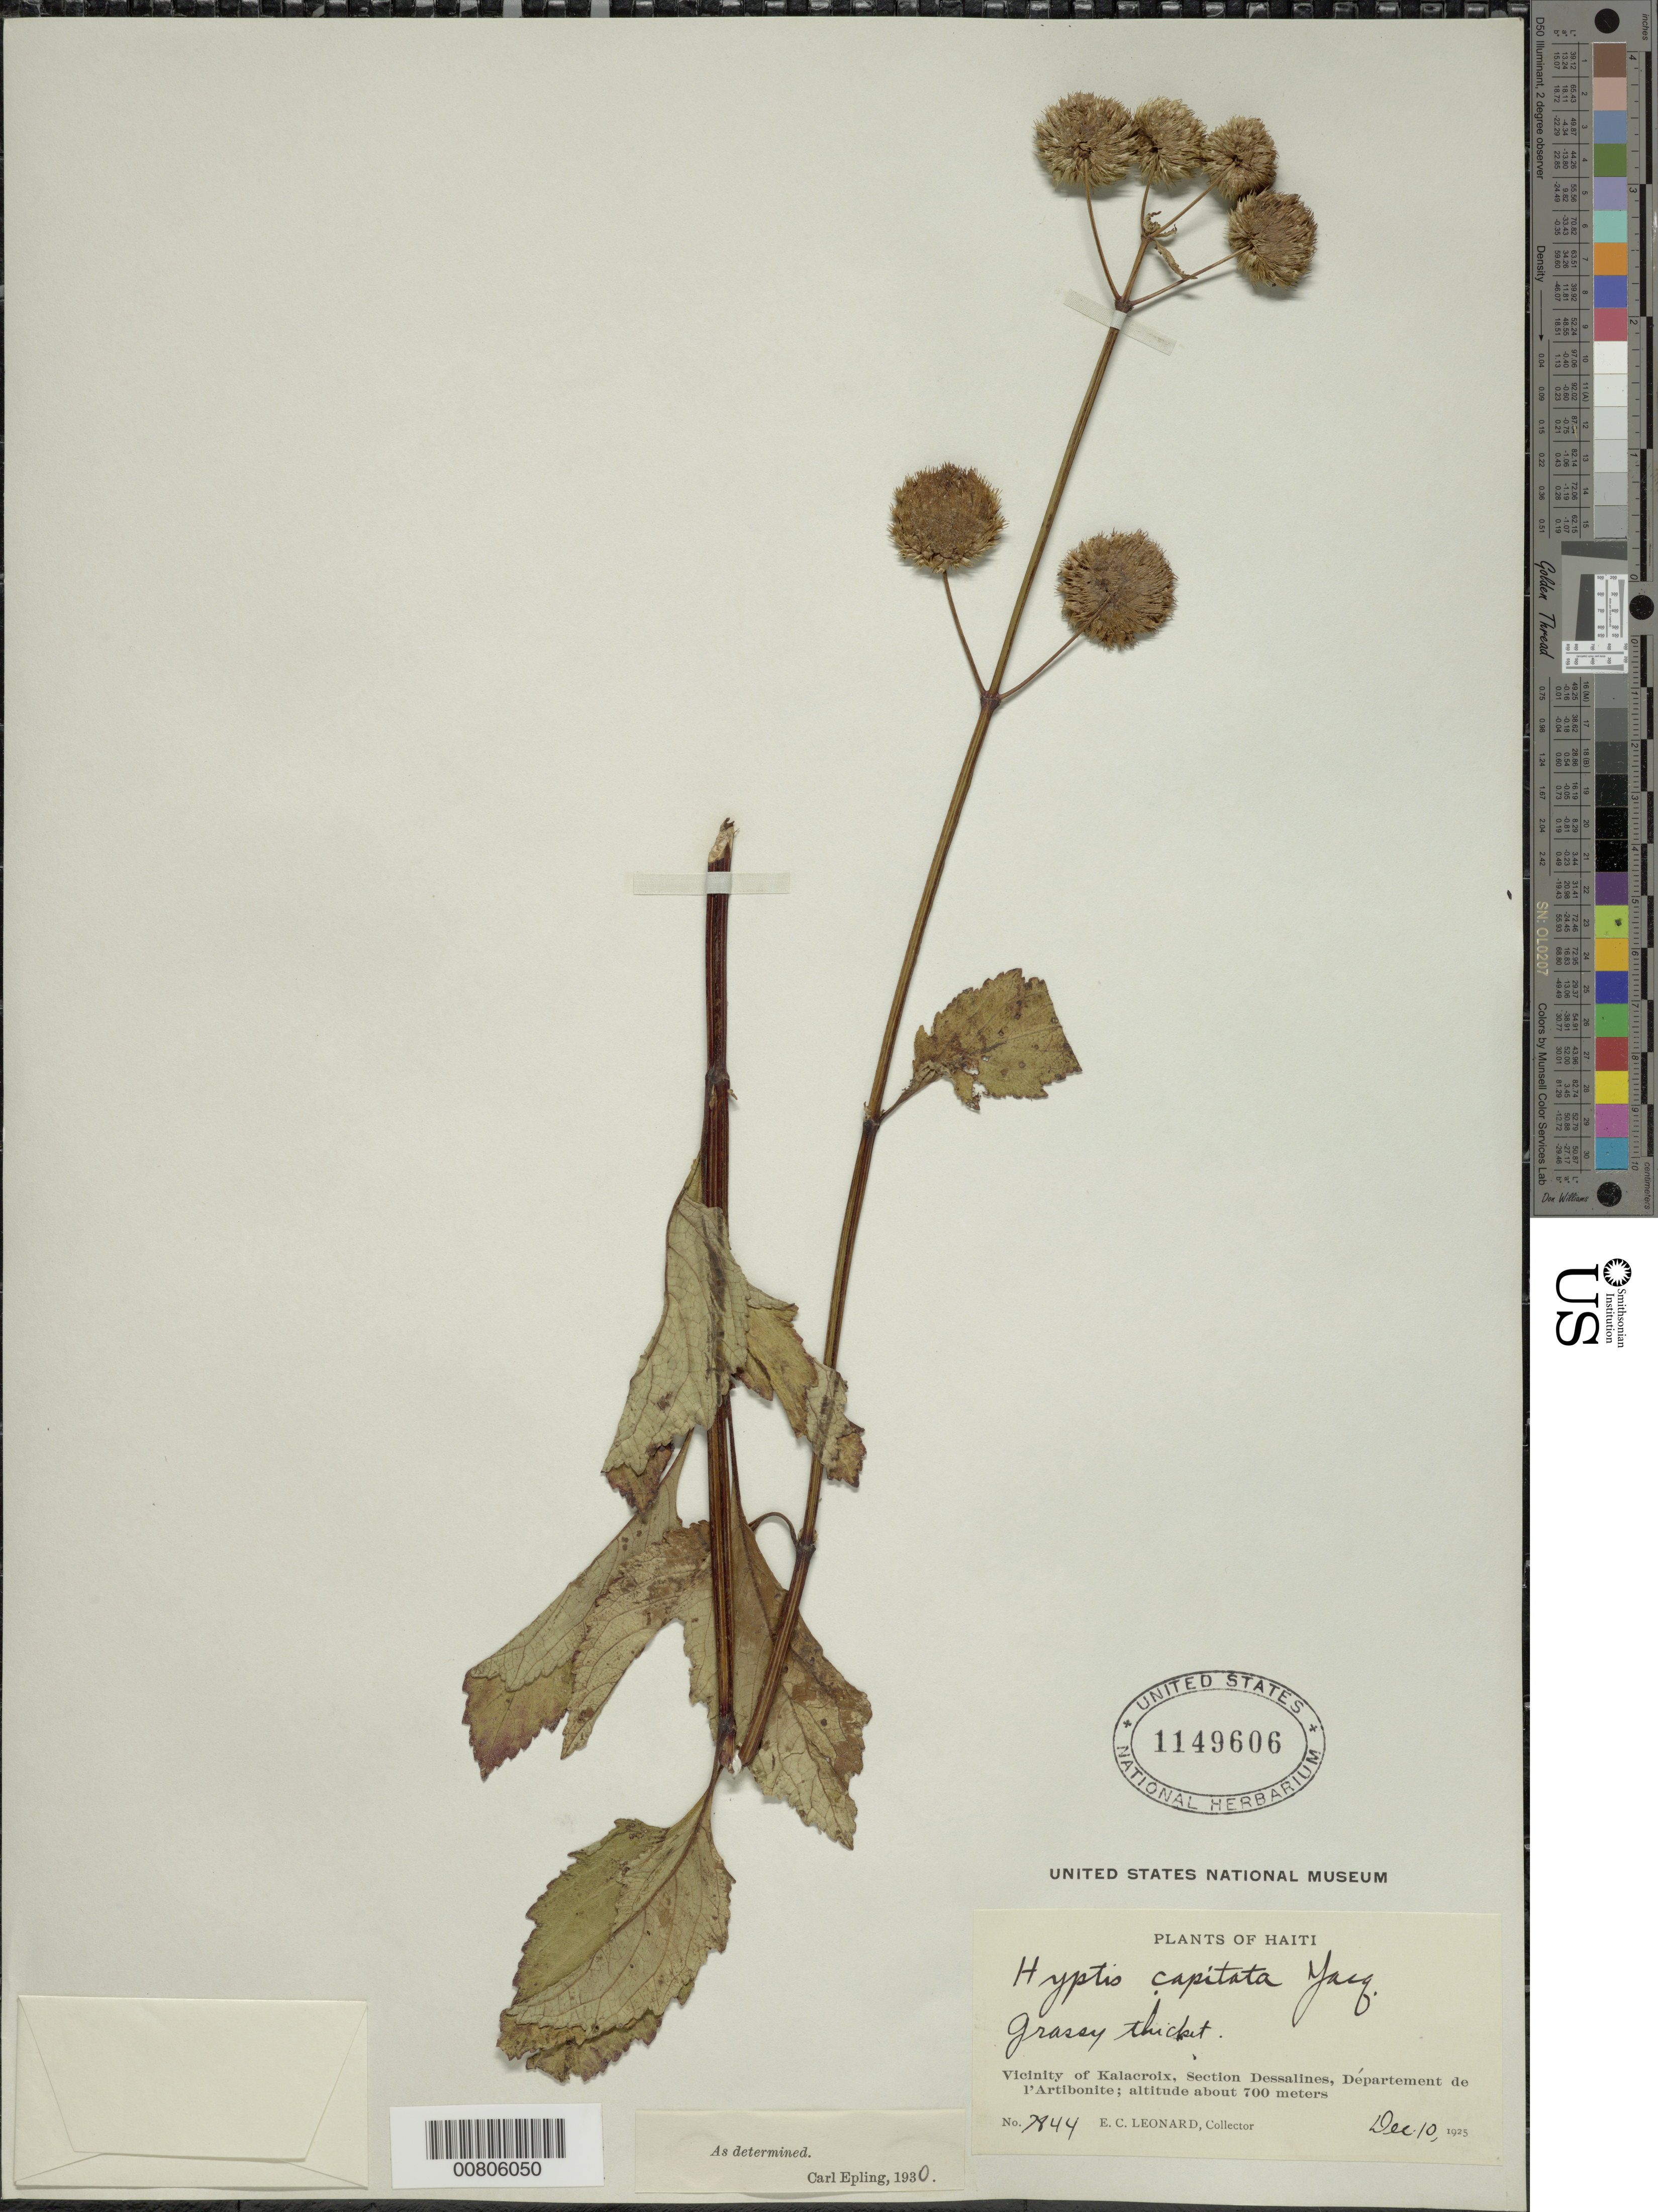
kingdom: Plantae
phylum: Tracheophyta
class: Magnoliopsida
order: Lamiales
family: Lamiaceae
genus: Hyptis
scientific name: Hyptis capitata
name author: Jacq.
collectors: E. C. Leonard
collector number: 7844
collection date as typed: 10 Dec 1925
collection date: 1925-12-10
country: Haiti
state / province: Artibonite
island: Hispaniola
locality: Vicinity of Kalcroix, Section Dessalines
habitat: Grassy thicket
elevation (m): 700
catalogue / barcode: US 1149606